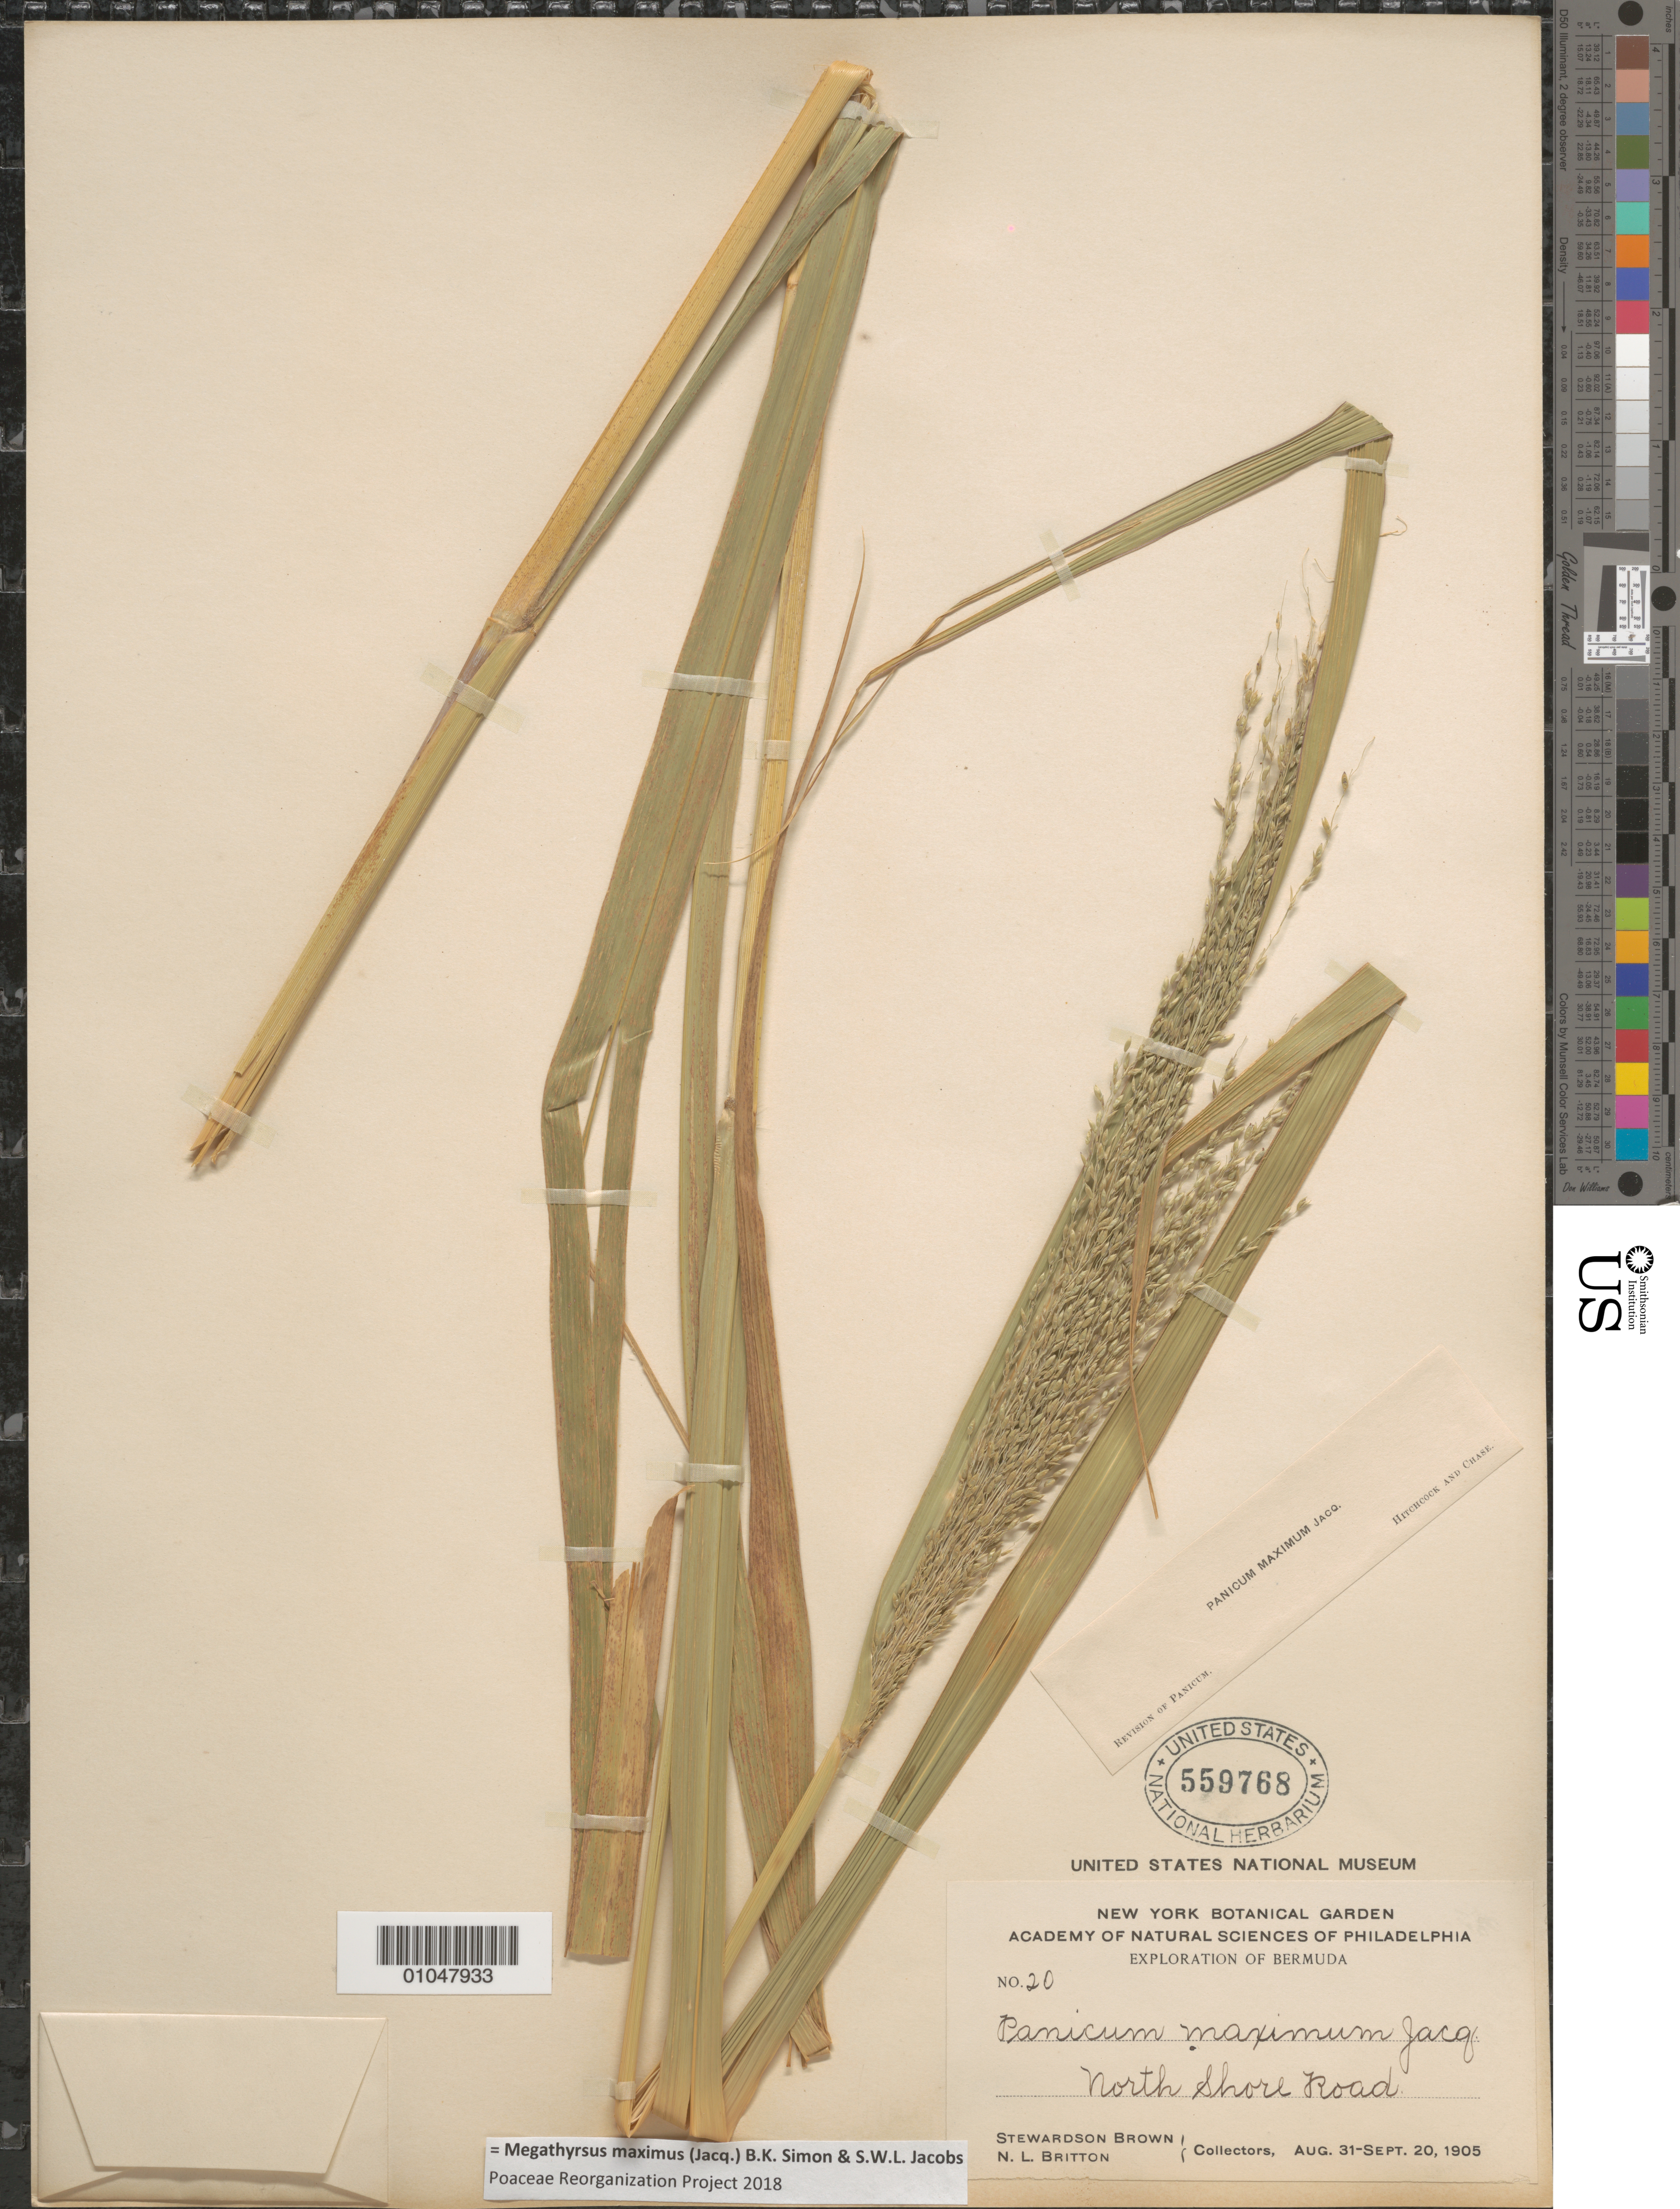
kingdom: Plantae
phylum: Tracheophyta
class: Liliopsida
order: Poales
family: Poaceae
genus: Panicum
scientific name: Panicum maximum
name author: Jacq.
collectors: S. Brown & N. Britton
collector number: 20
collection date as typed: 31 Aug 1905 to 20 Sep 1905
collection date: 1905-08-31/1905-09-20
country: Bermuda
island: Bermuda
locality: North Shore Rd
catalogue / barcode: US 559768